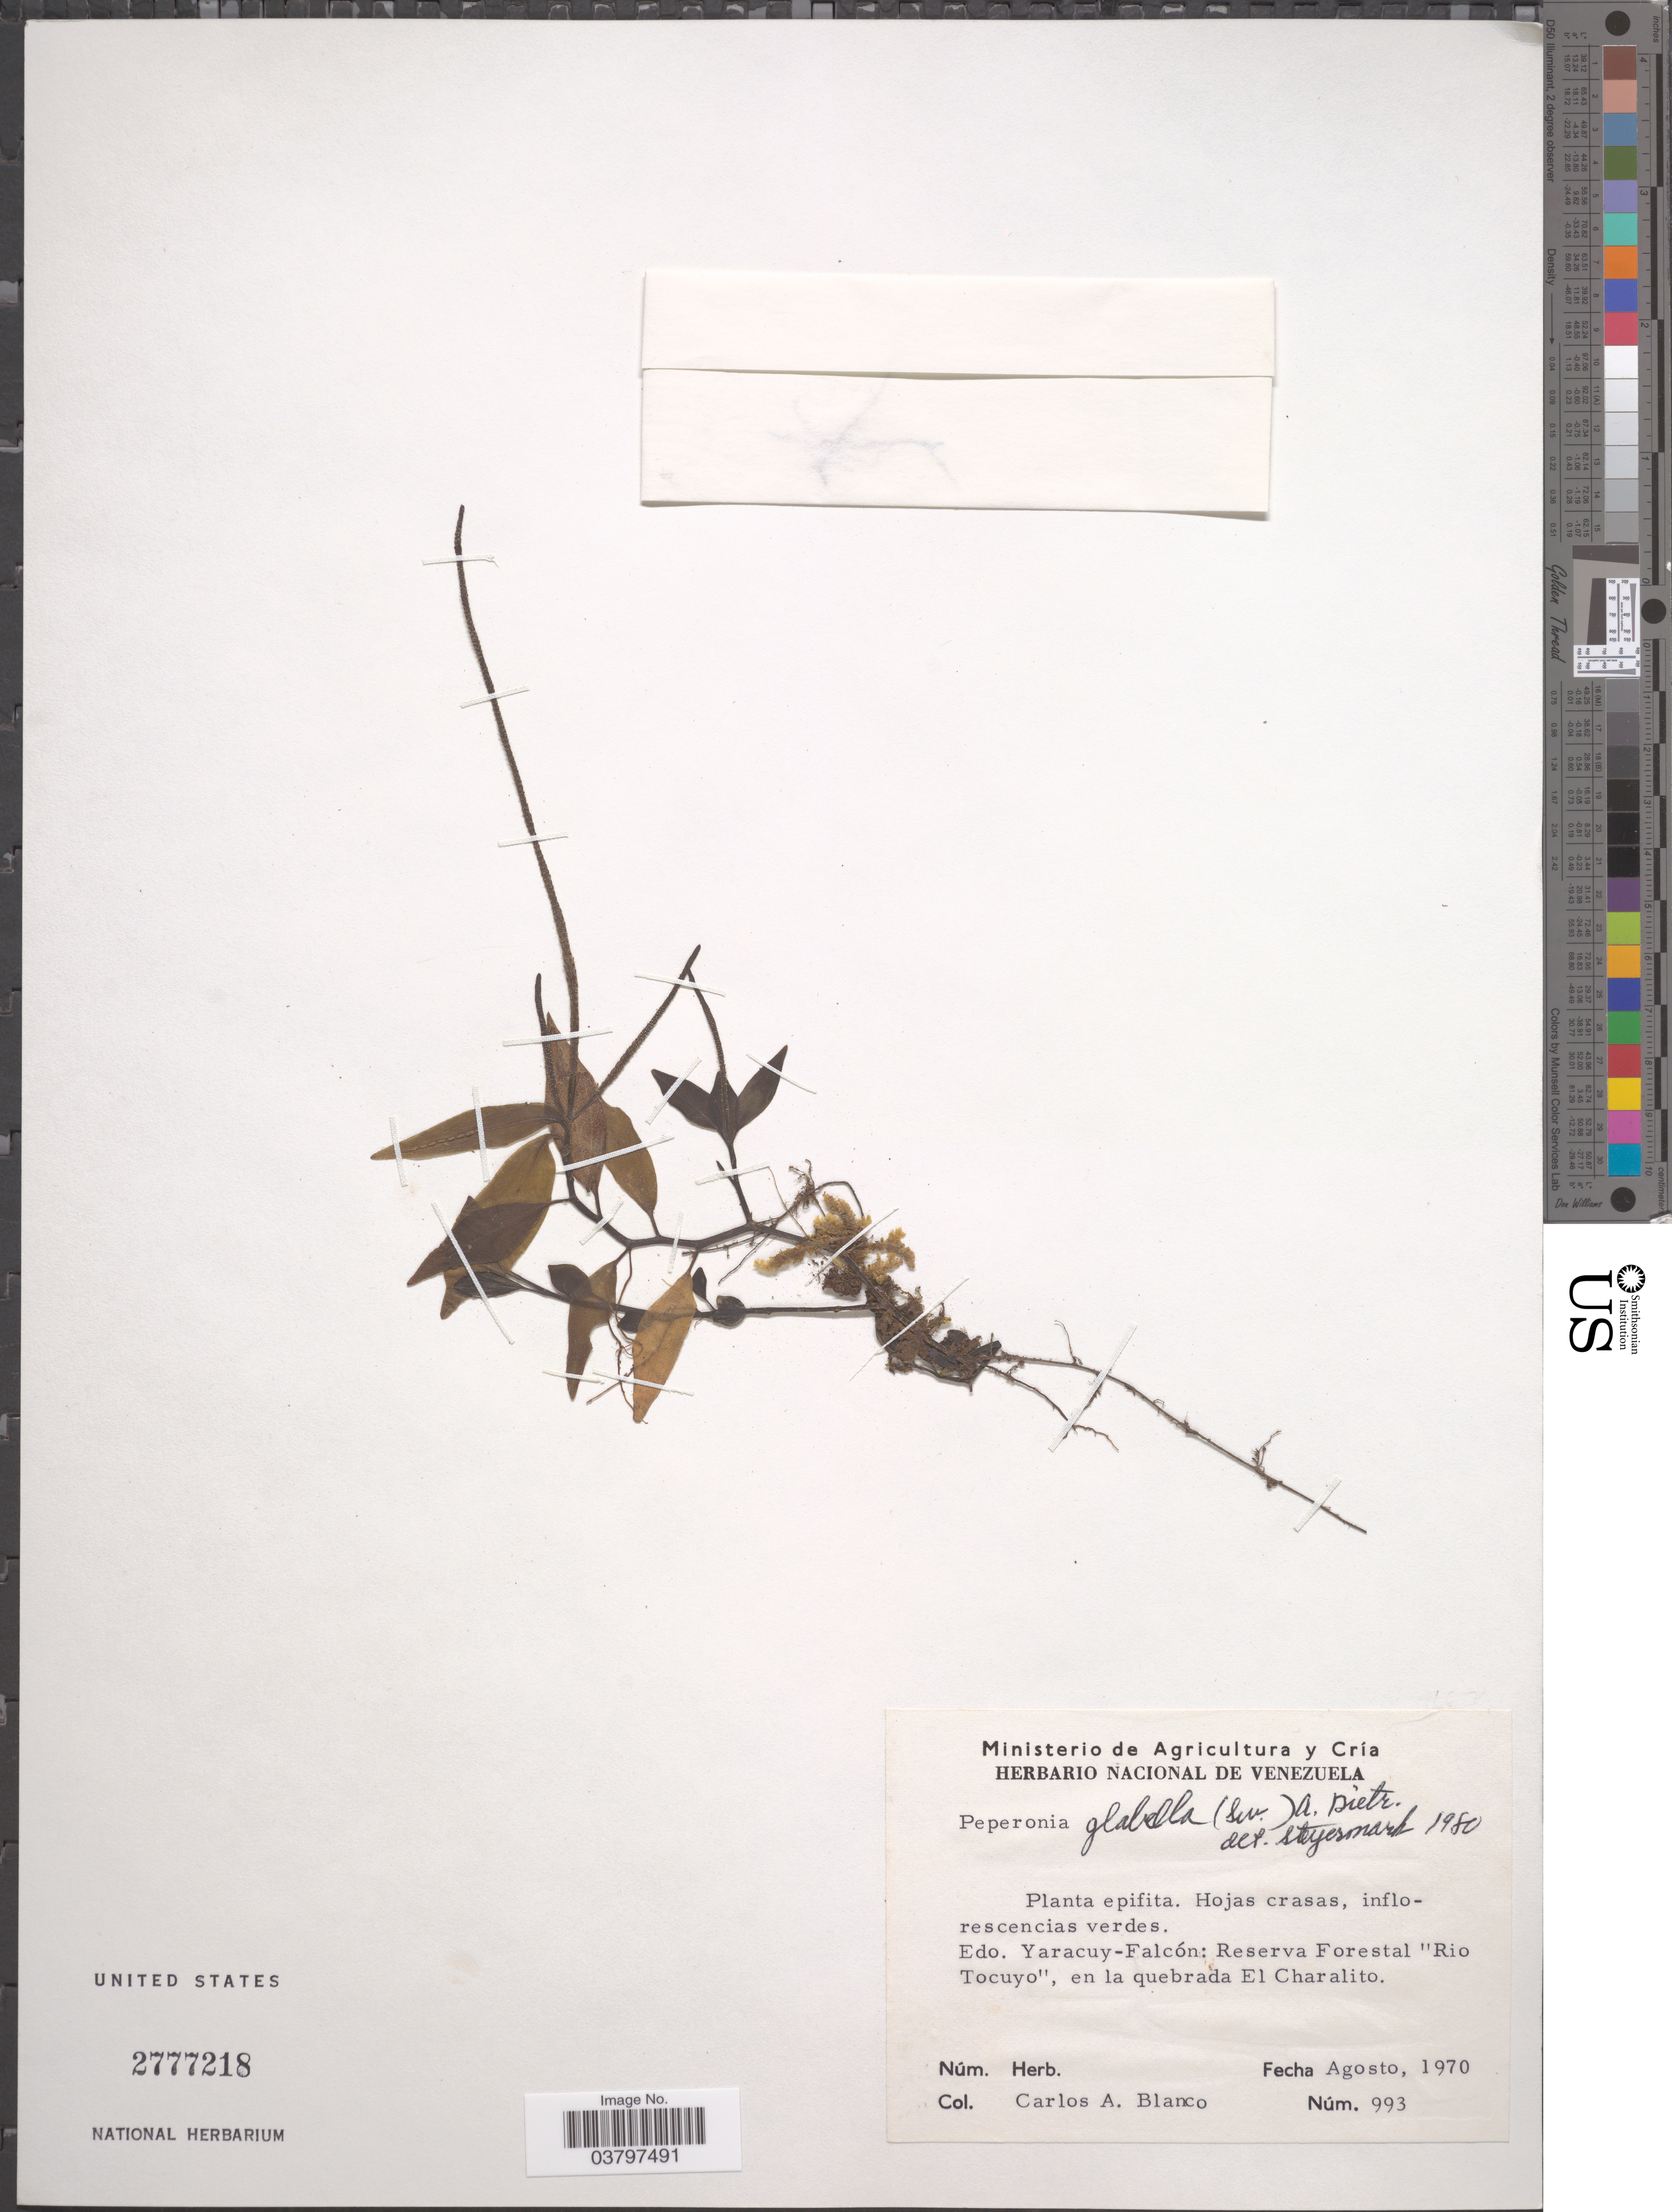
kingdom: Plantae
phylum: Tracheophyta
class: Magnoliopsida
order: Piperales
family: Piperaceae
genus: Peperomia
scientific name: Peperomia glabella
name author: (Sw.) A. Dietr.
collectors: C. A. Blanco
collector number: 993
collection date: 1970-08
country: Venezuela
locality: Edo. Yaracuy-Falcón: Reserva Forestal 'Rio Tocuyo', en la quebrada El Charalito.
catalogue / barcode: US 2777218